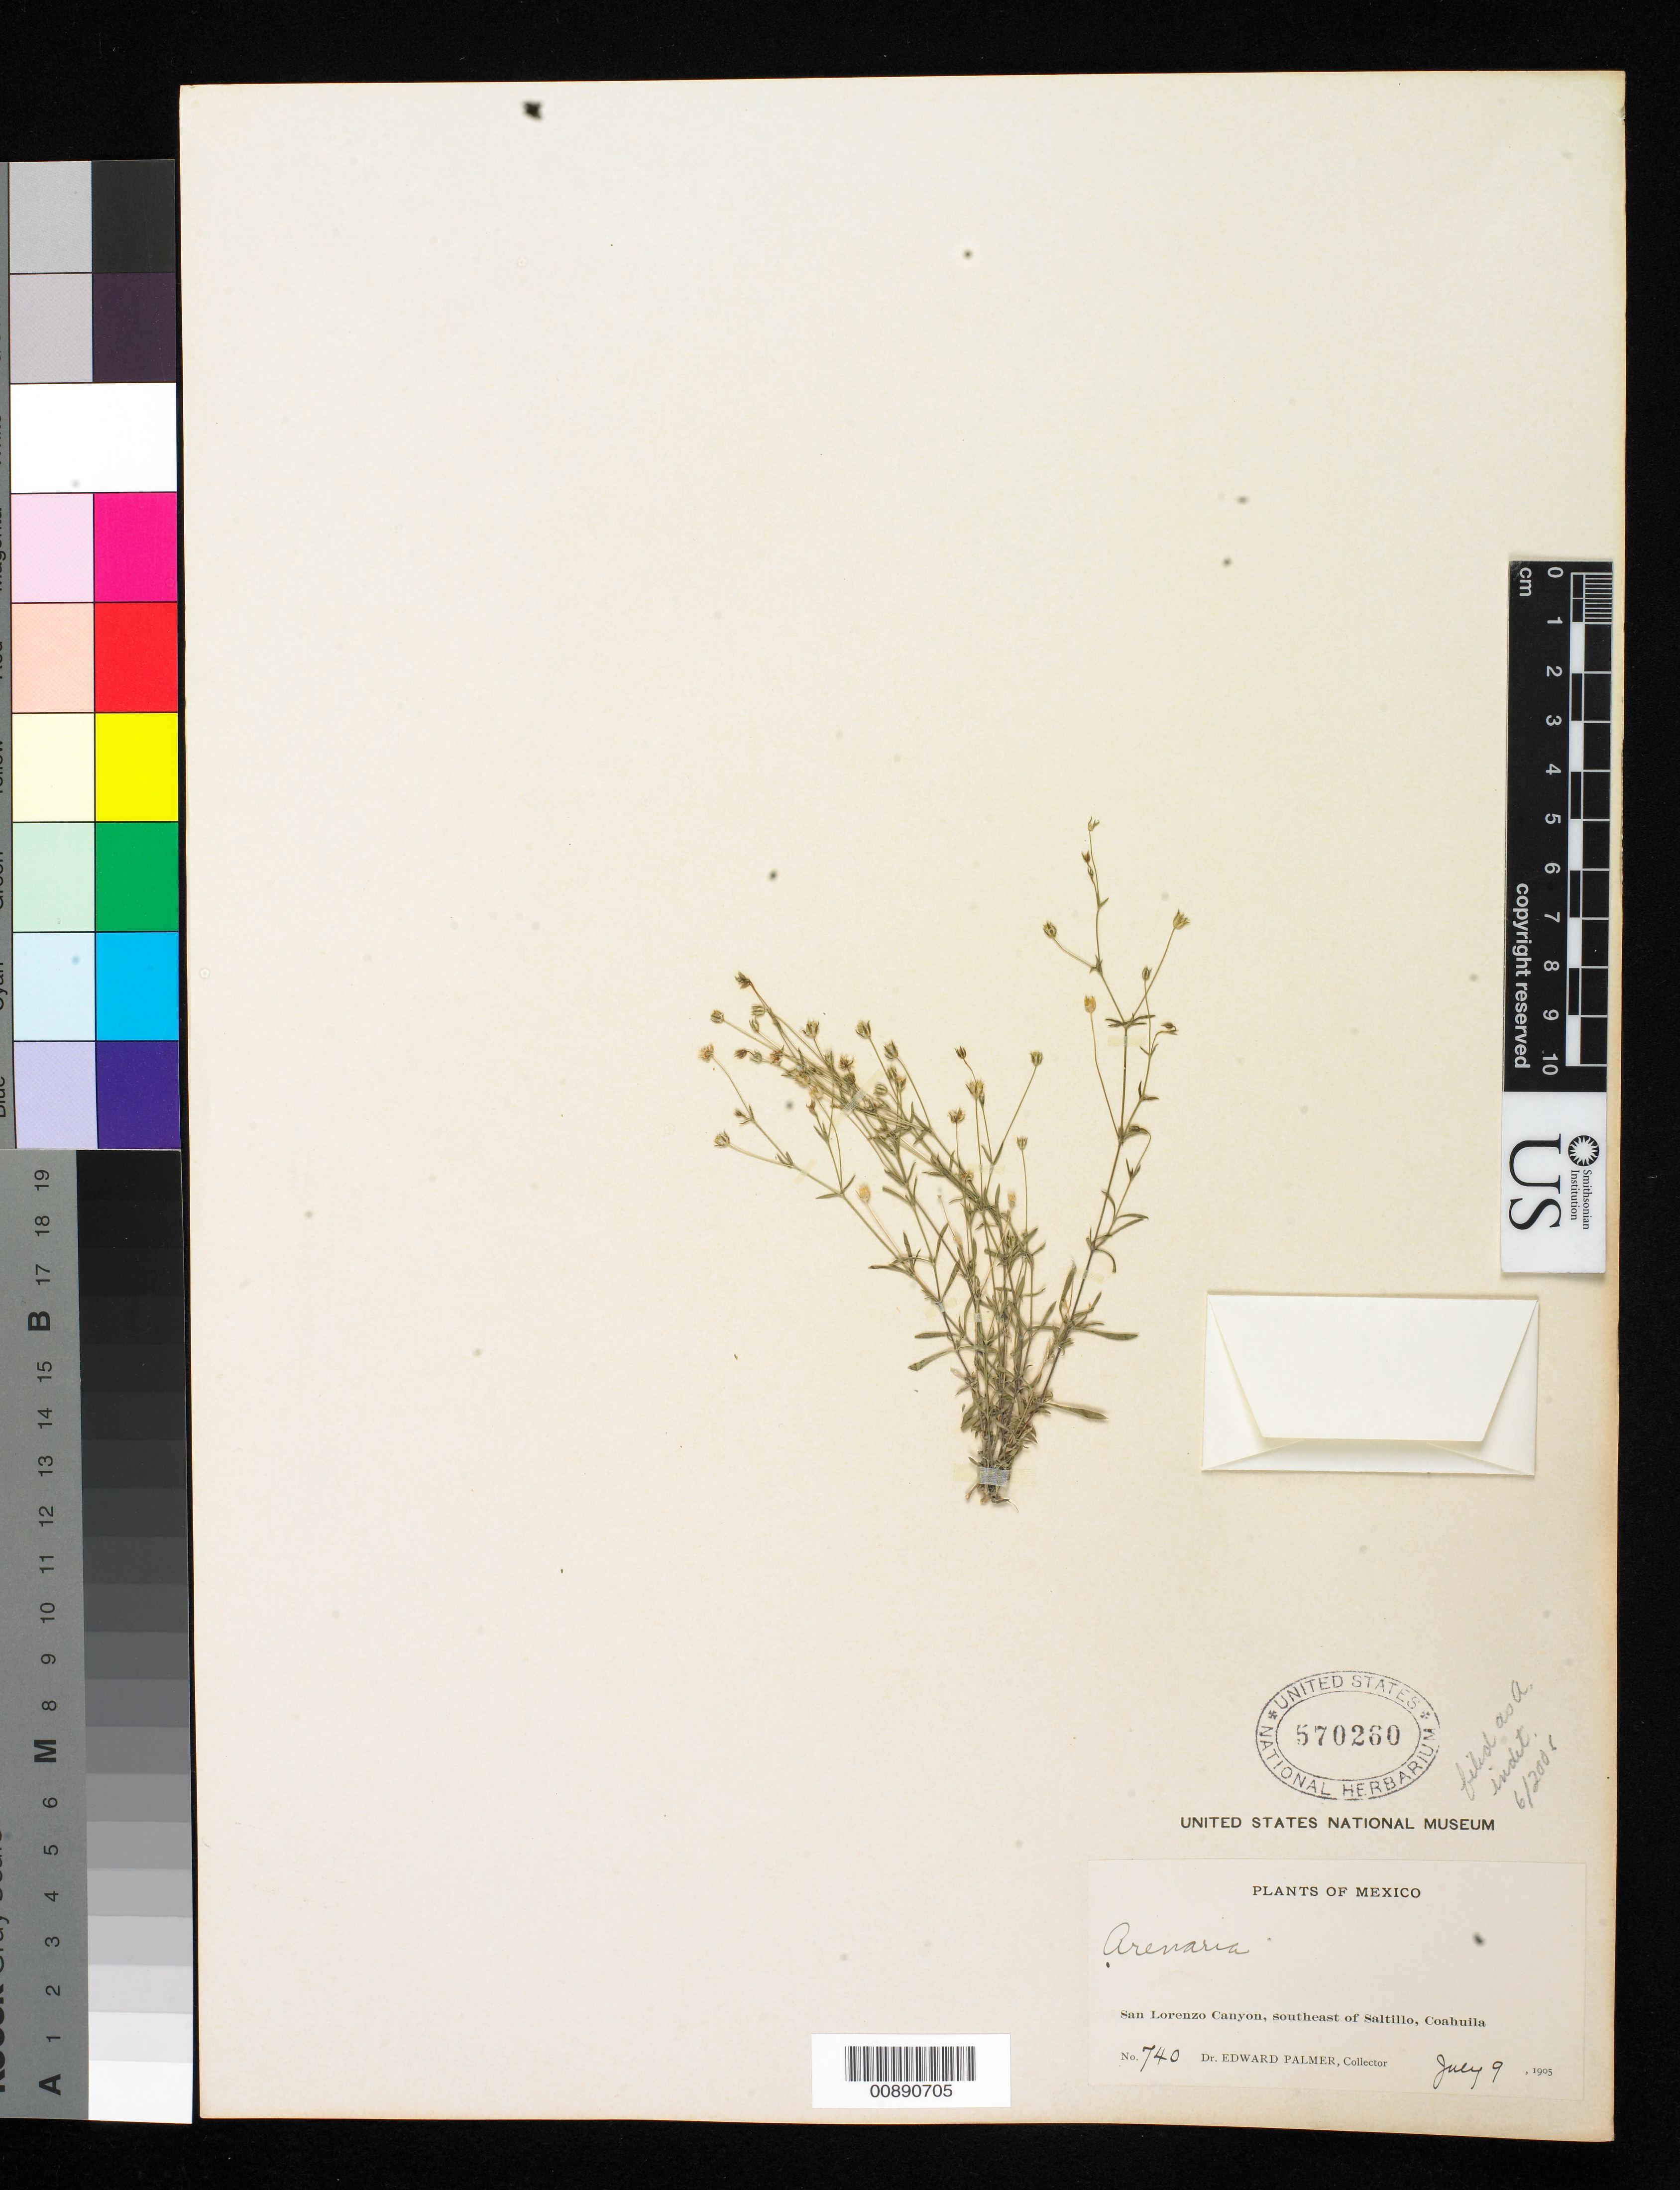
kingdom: Plantae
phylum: Tracheophyta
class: Magnoliopsida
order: Caryophyllales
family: Caryophyllaceae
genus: Arenaria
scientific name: Arenaria sp.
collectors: E. Palmer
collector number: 740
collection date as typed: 09 Jul 1905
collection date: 1905-07-09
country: Mexico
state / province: Coahuila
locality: San Lorenzo Canyon, southeast of Saltillo, Coahuila.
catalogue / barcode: US 570260